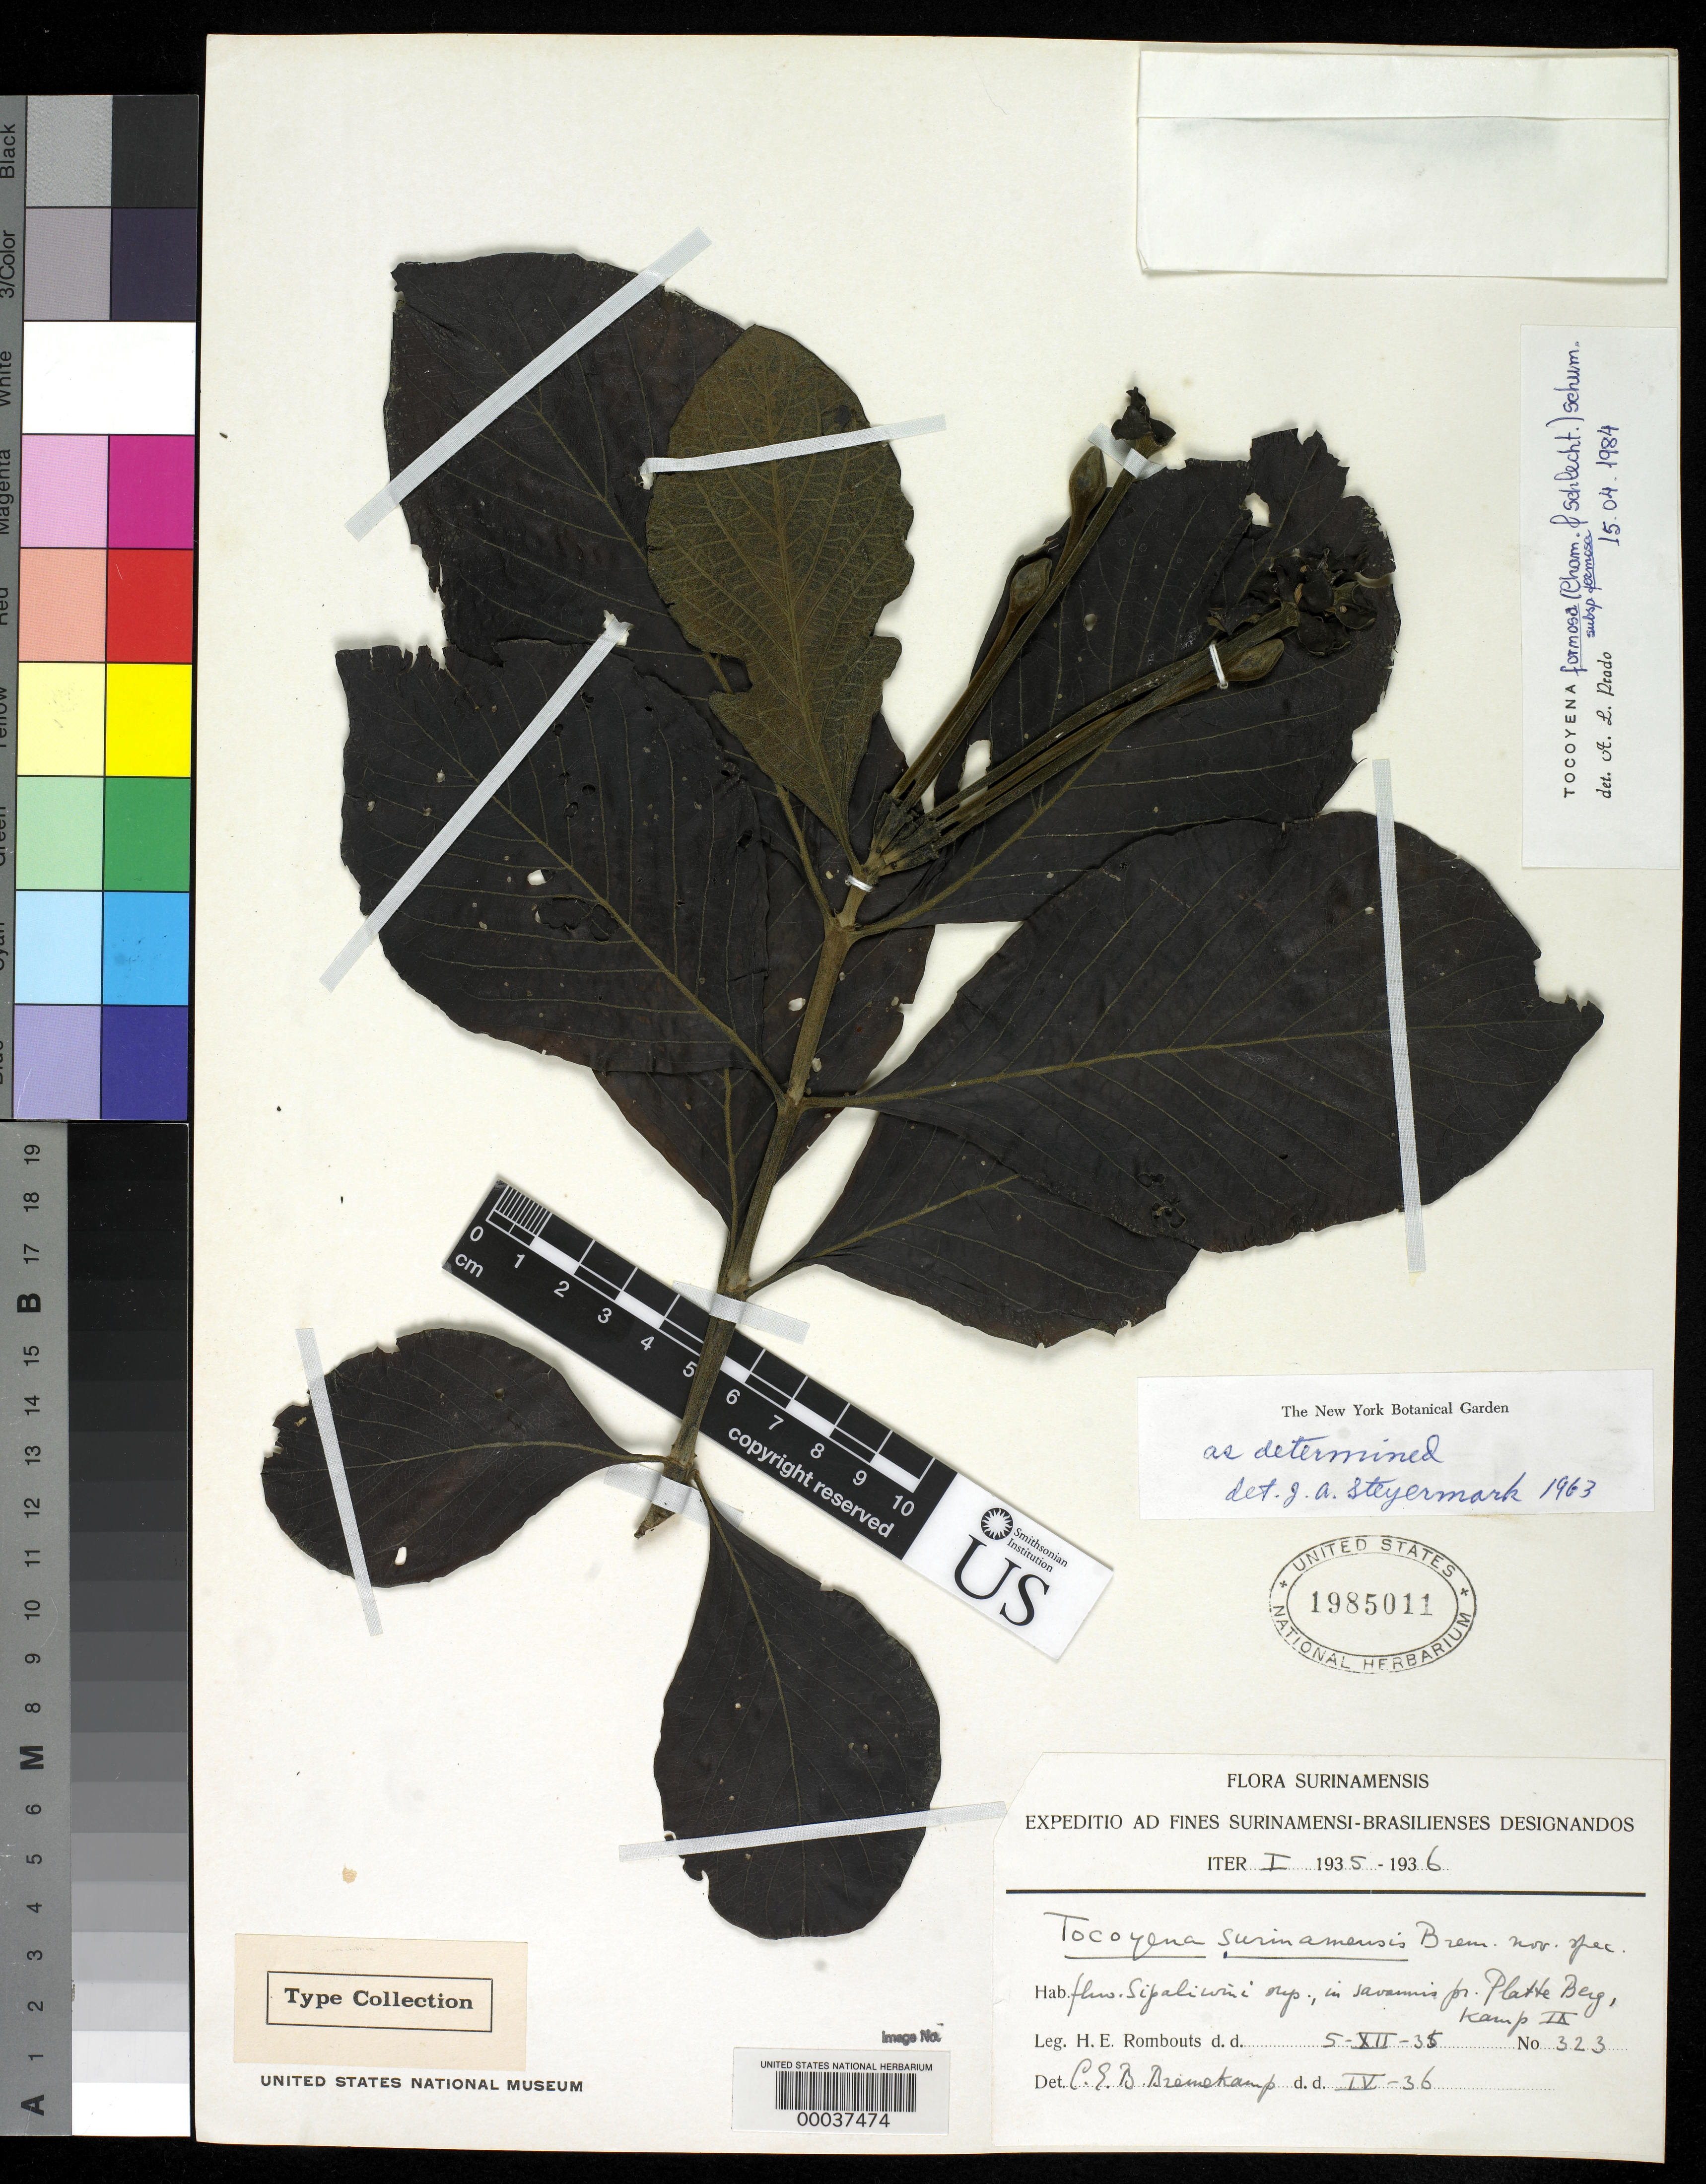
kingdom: Plantae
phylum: Tracheophyta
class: Magnoliopsida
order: Gentianales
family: Rubiaceae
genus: Tocoyena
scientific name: Tocoyena surinamensis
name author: Bremek.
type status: Isotype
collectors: H. Rombouts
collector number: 323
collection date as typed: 05 Dec 1935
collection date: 1935-12-05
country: Suriname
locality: Platte Berg.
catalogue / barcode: US 1985011